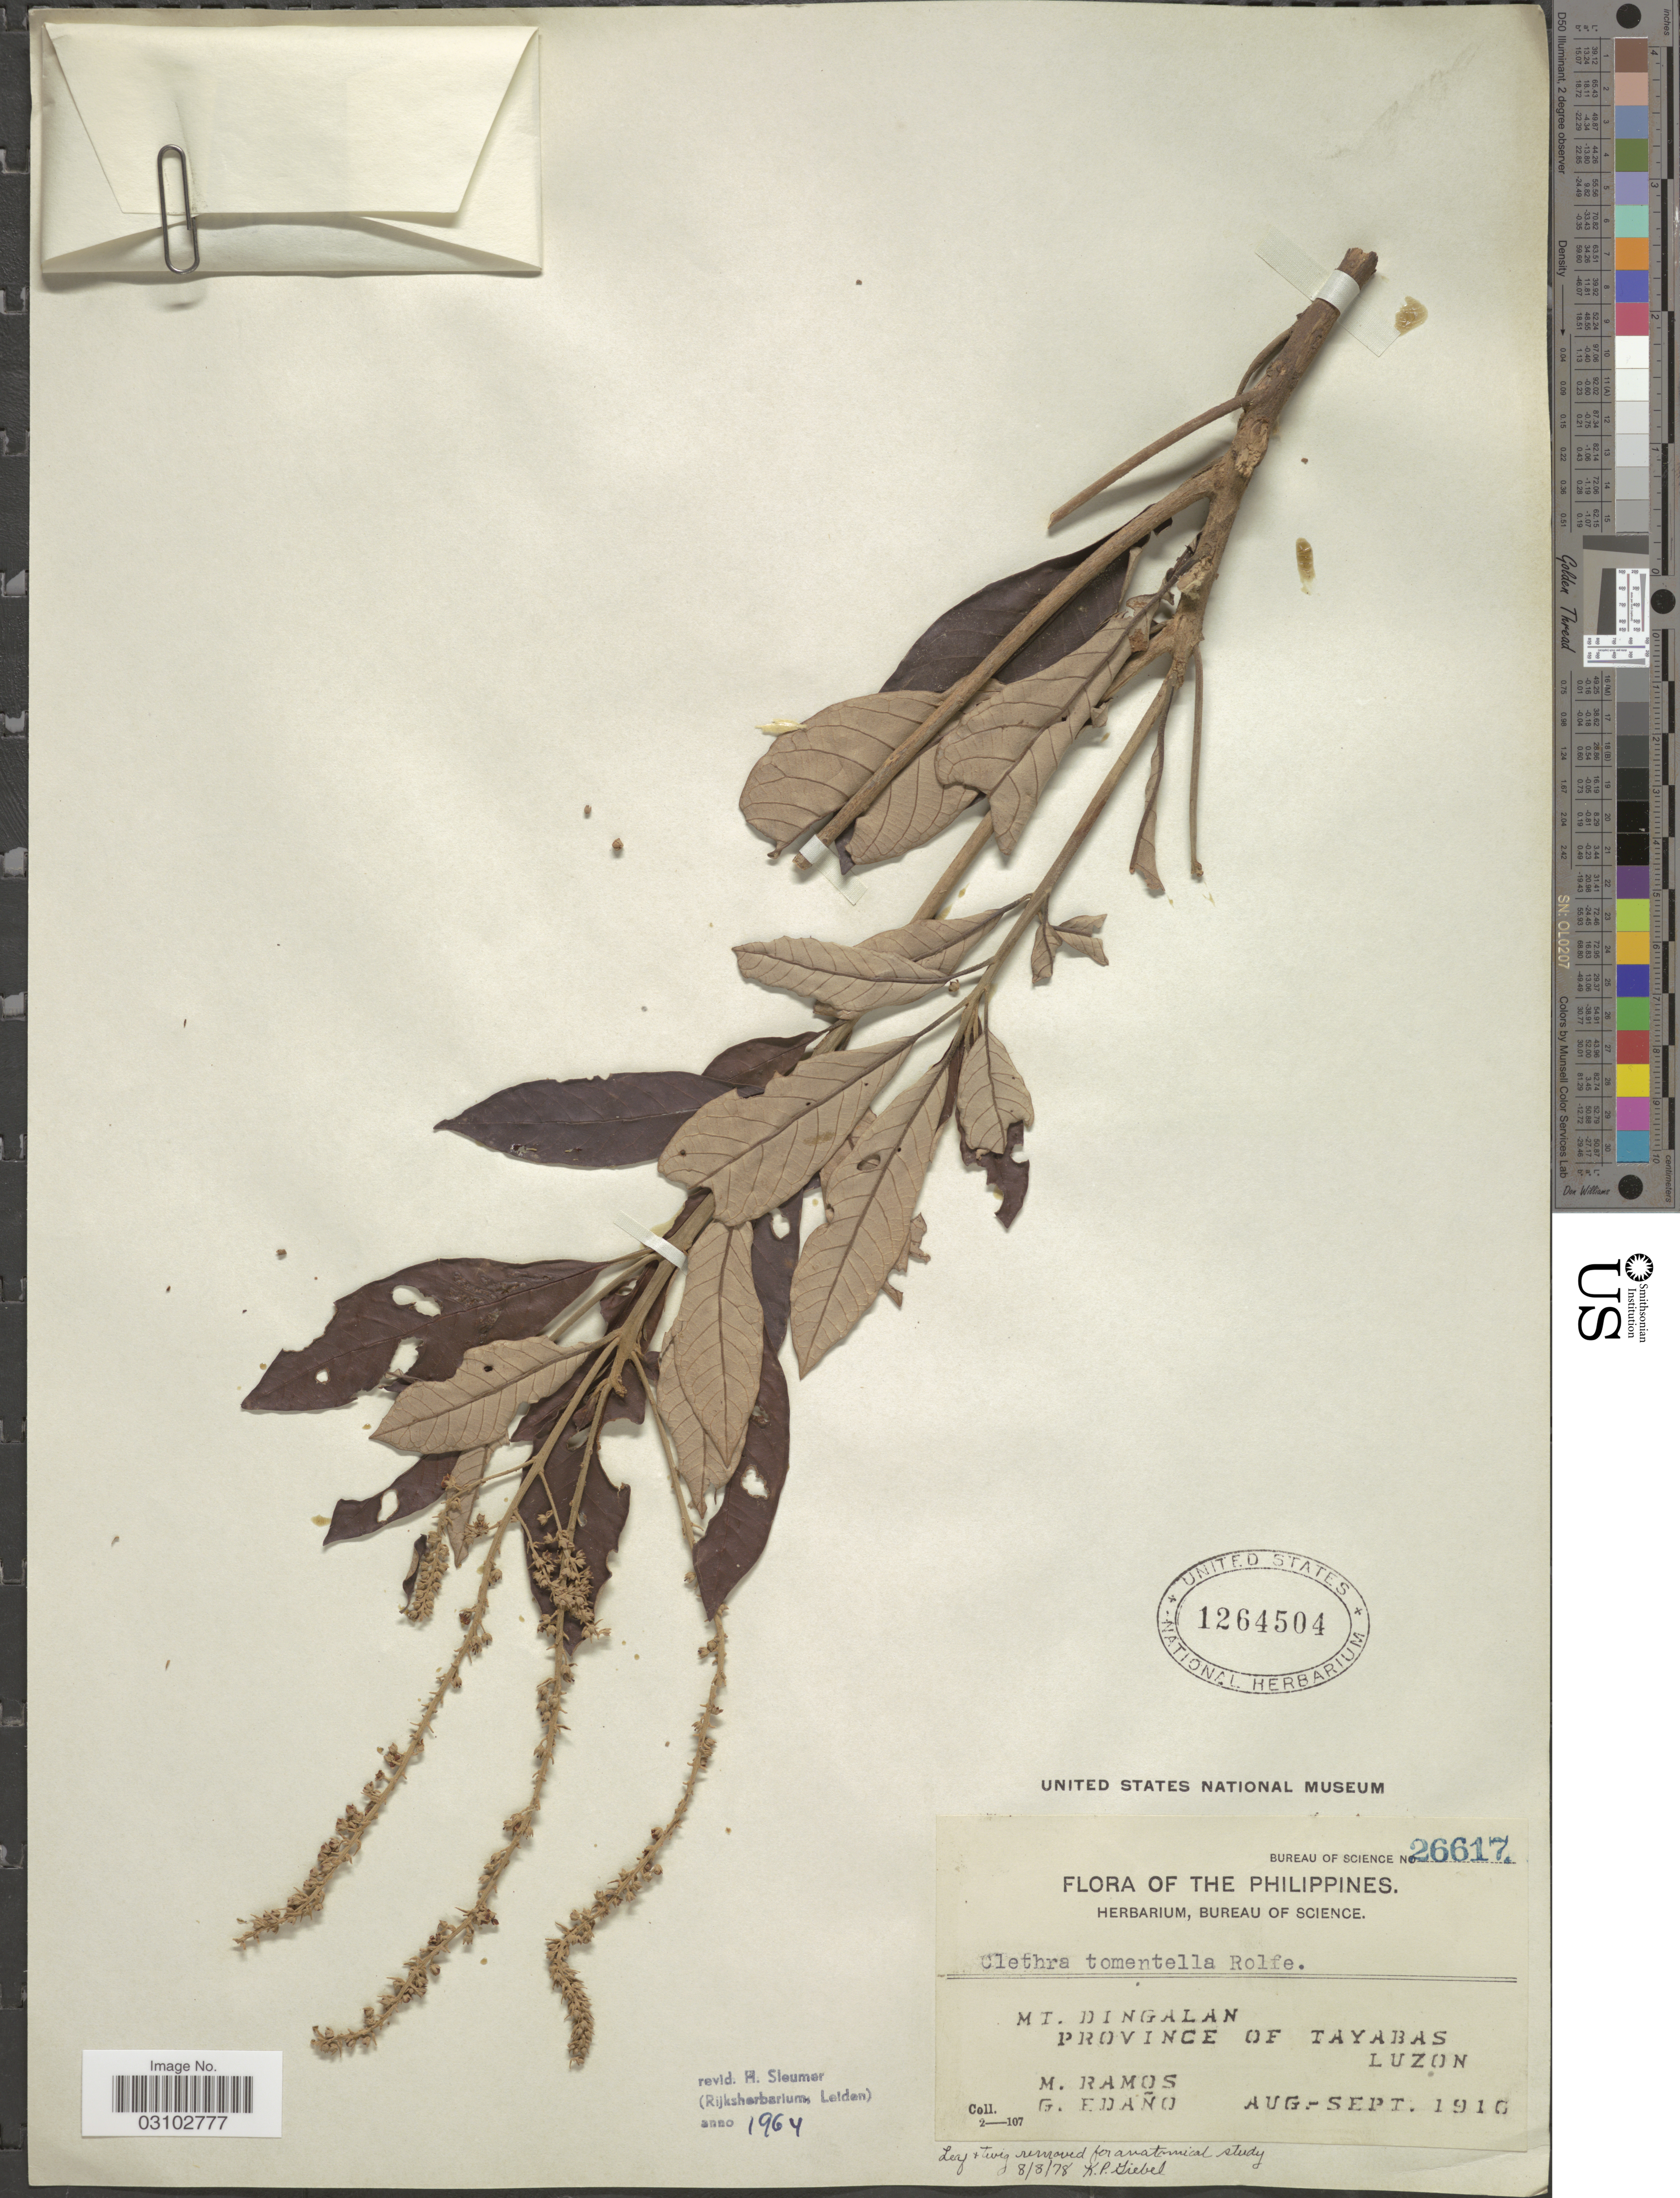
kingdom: Plantae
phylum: Tracheophyta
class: Magnoliopsida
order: Ericales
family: Clethraceae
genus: Clethra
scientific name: Clethra tomentella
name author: Rolfe ex Dunn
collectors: M. Ramos & G. Edaño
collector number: Bureau of Science 26617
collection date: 1916-08/1916-09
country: Philippines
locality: Mt. Dingalan, Province of Tayabas, Luzon.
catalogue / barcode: US 1264504